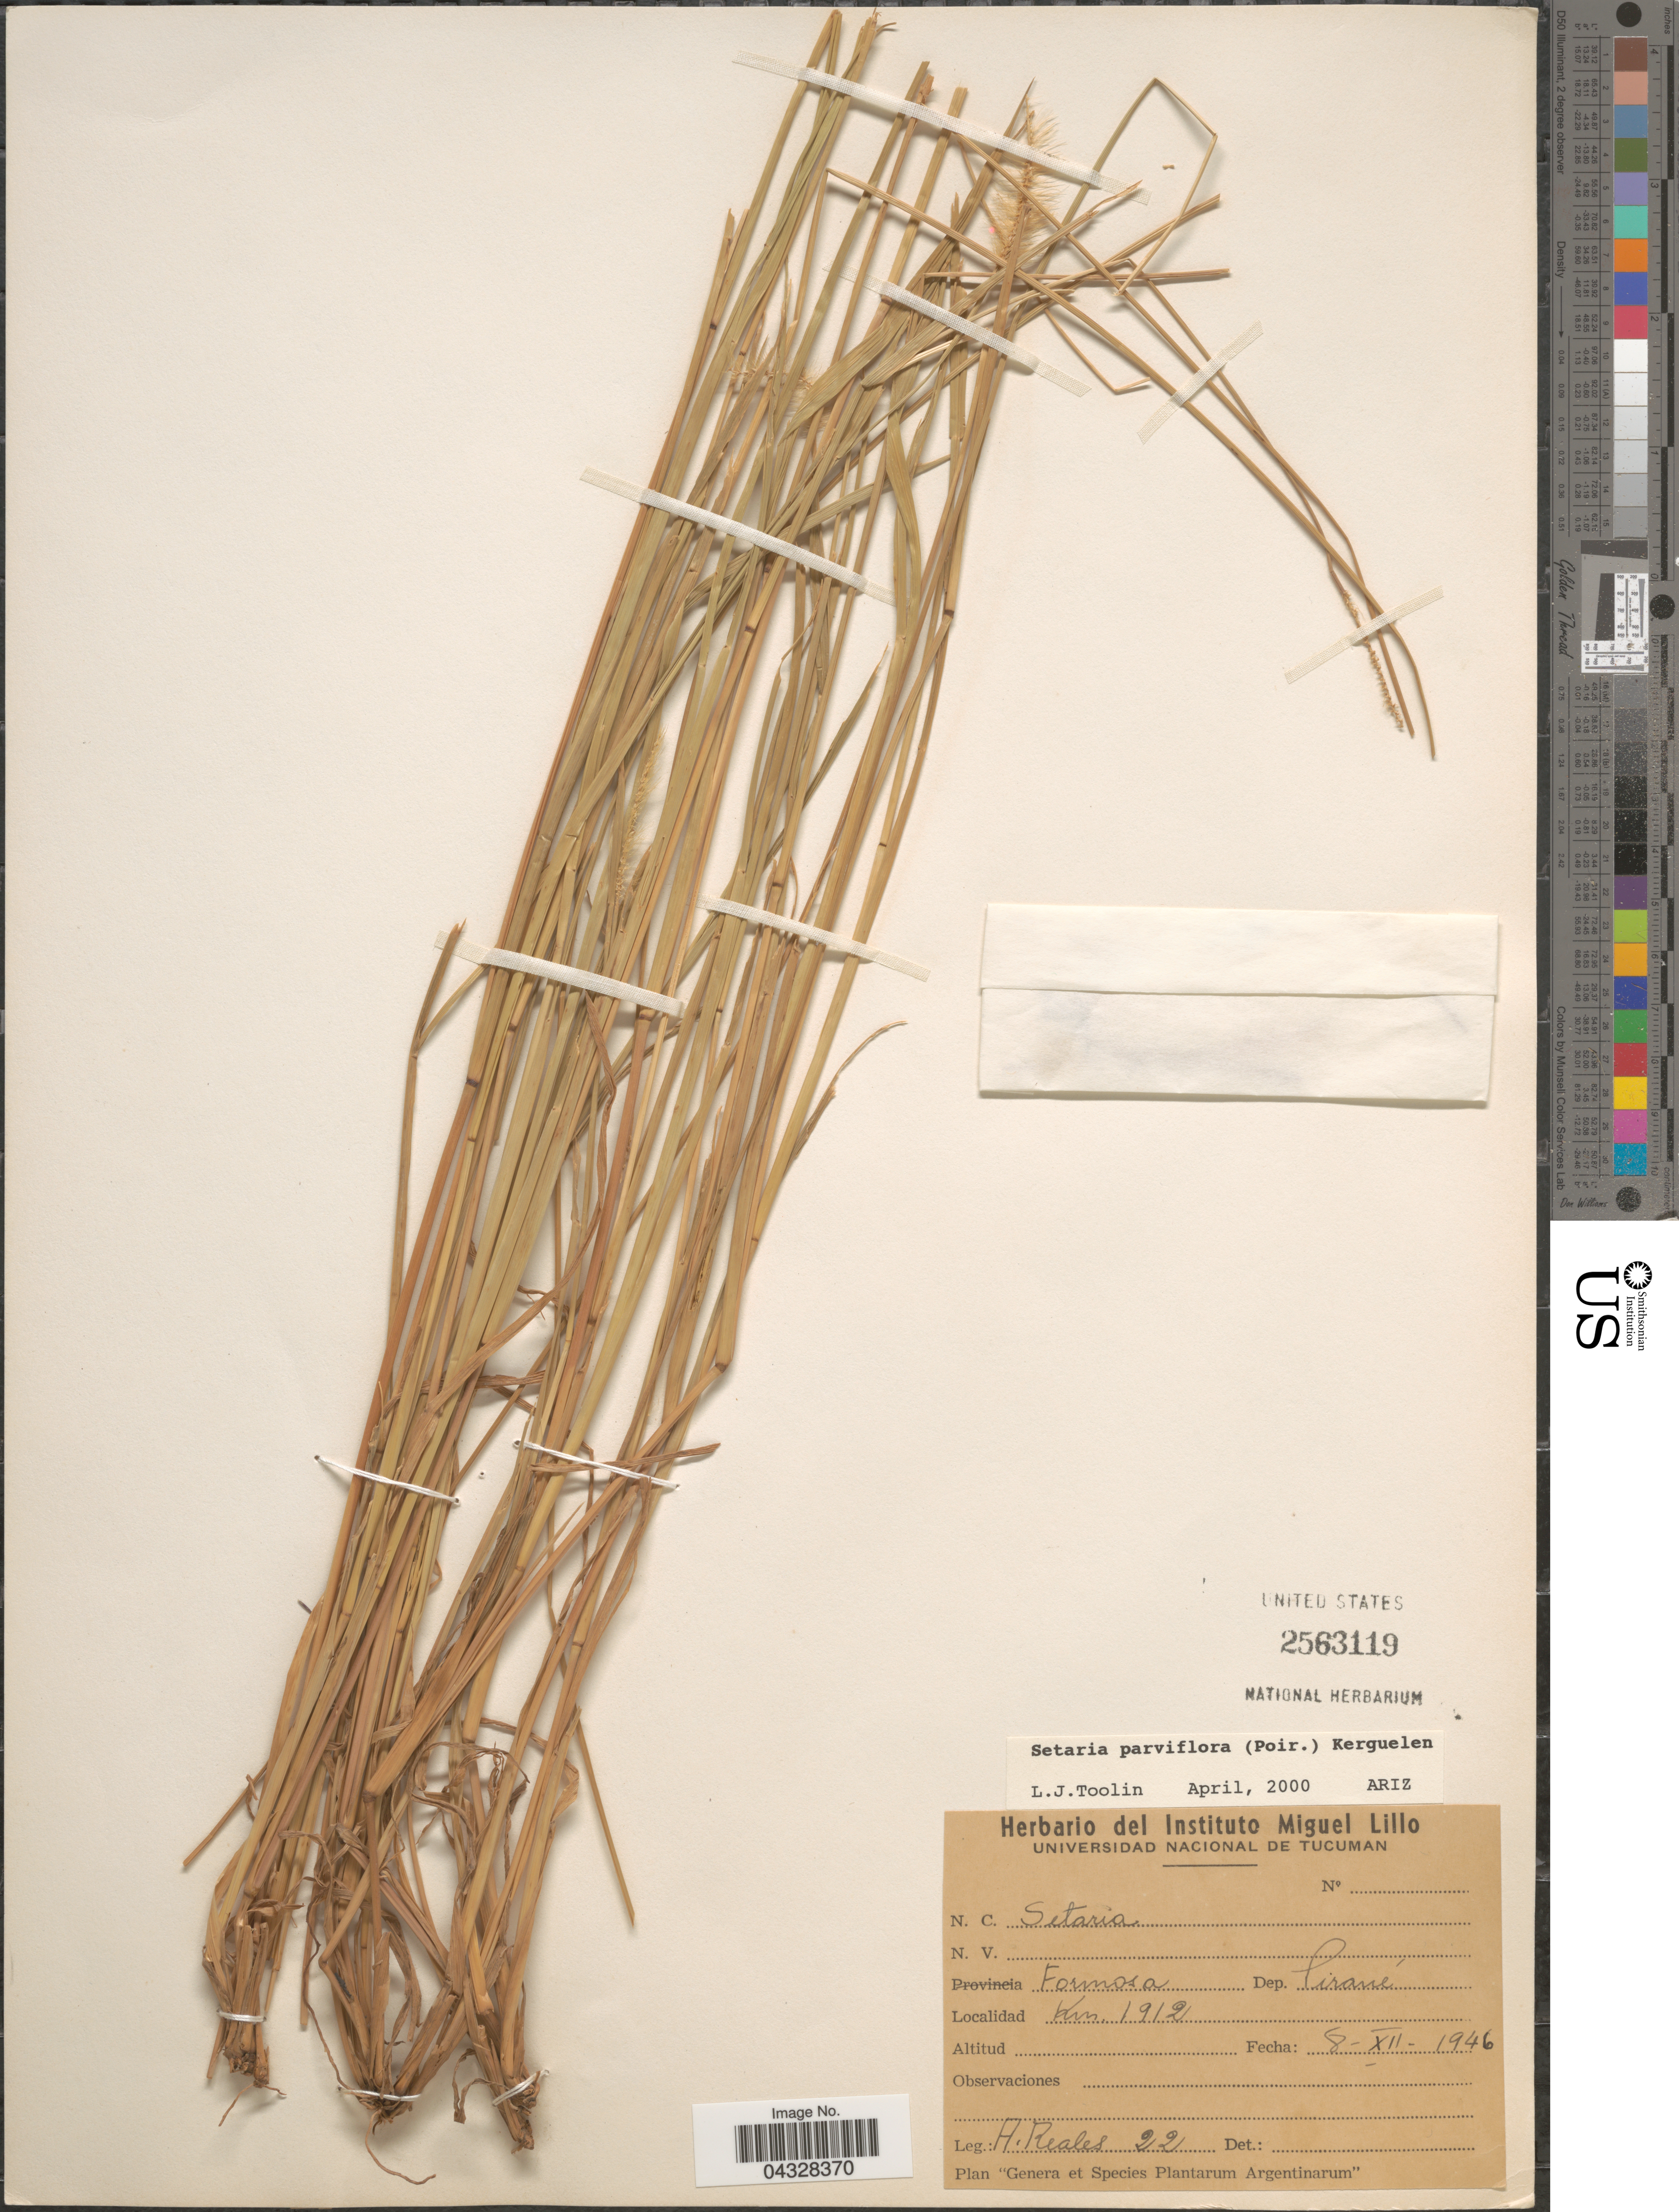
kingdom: Plantae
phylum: Tracheophyta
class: Liliopsida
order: Poales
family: Poaceae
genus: Setaria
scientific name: Setaria parviflora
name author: (Poir.) Kerguélen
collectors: A. Reales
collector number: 22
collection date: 1946-12-08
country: Argentina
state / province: Formosa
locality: Dep. Cirané. Km 1912.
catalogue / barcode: US 2563119